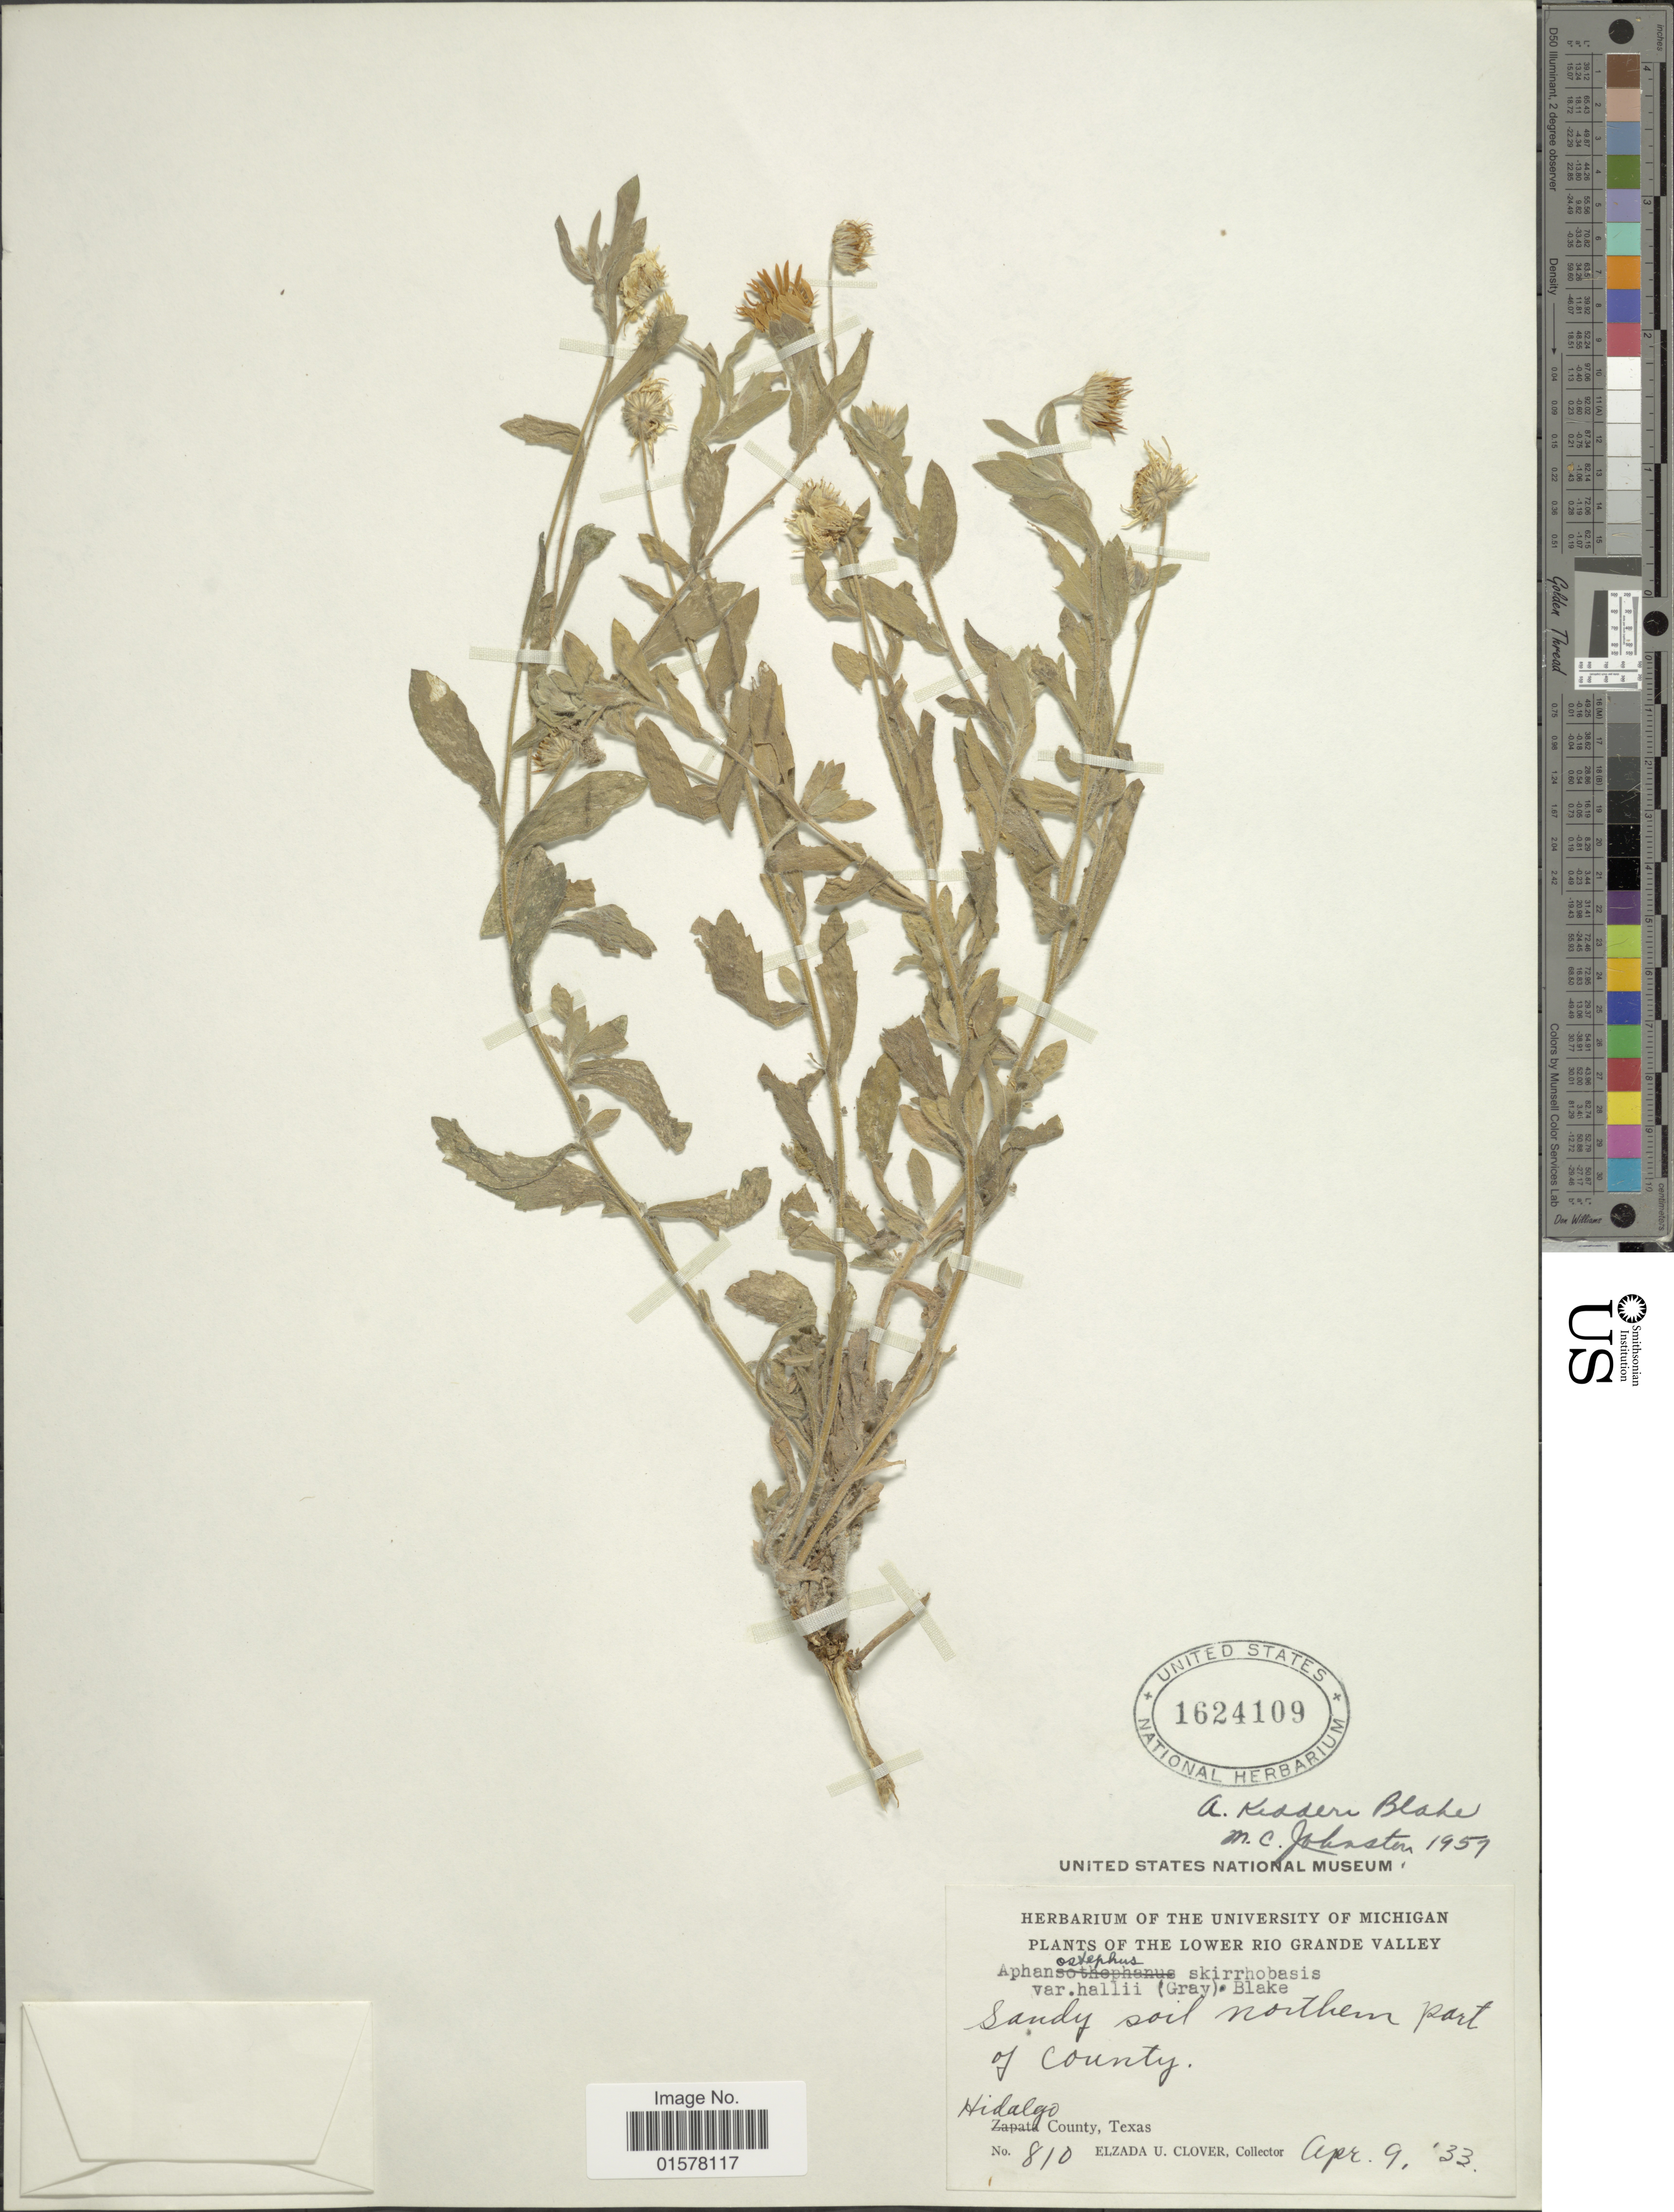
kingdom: Plantae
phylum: Tracheophyta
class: Magnoliopsida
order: Asterales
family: Asteraceae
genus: Aphanostephus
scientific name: Aphanostephus kidderi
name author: S.F. Blake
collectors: E. U. Clover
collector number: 810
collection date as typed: Transcribed d/m/y: 9/4/33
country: United States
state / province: Texas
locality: Texas. Hidalgo County. The Lower Rio Grande Valley. Sandy part northern part of County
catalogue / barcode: US 1624109